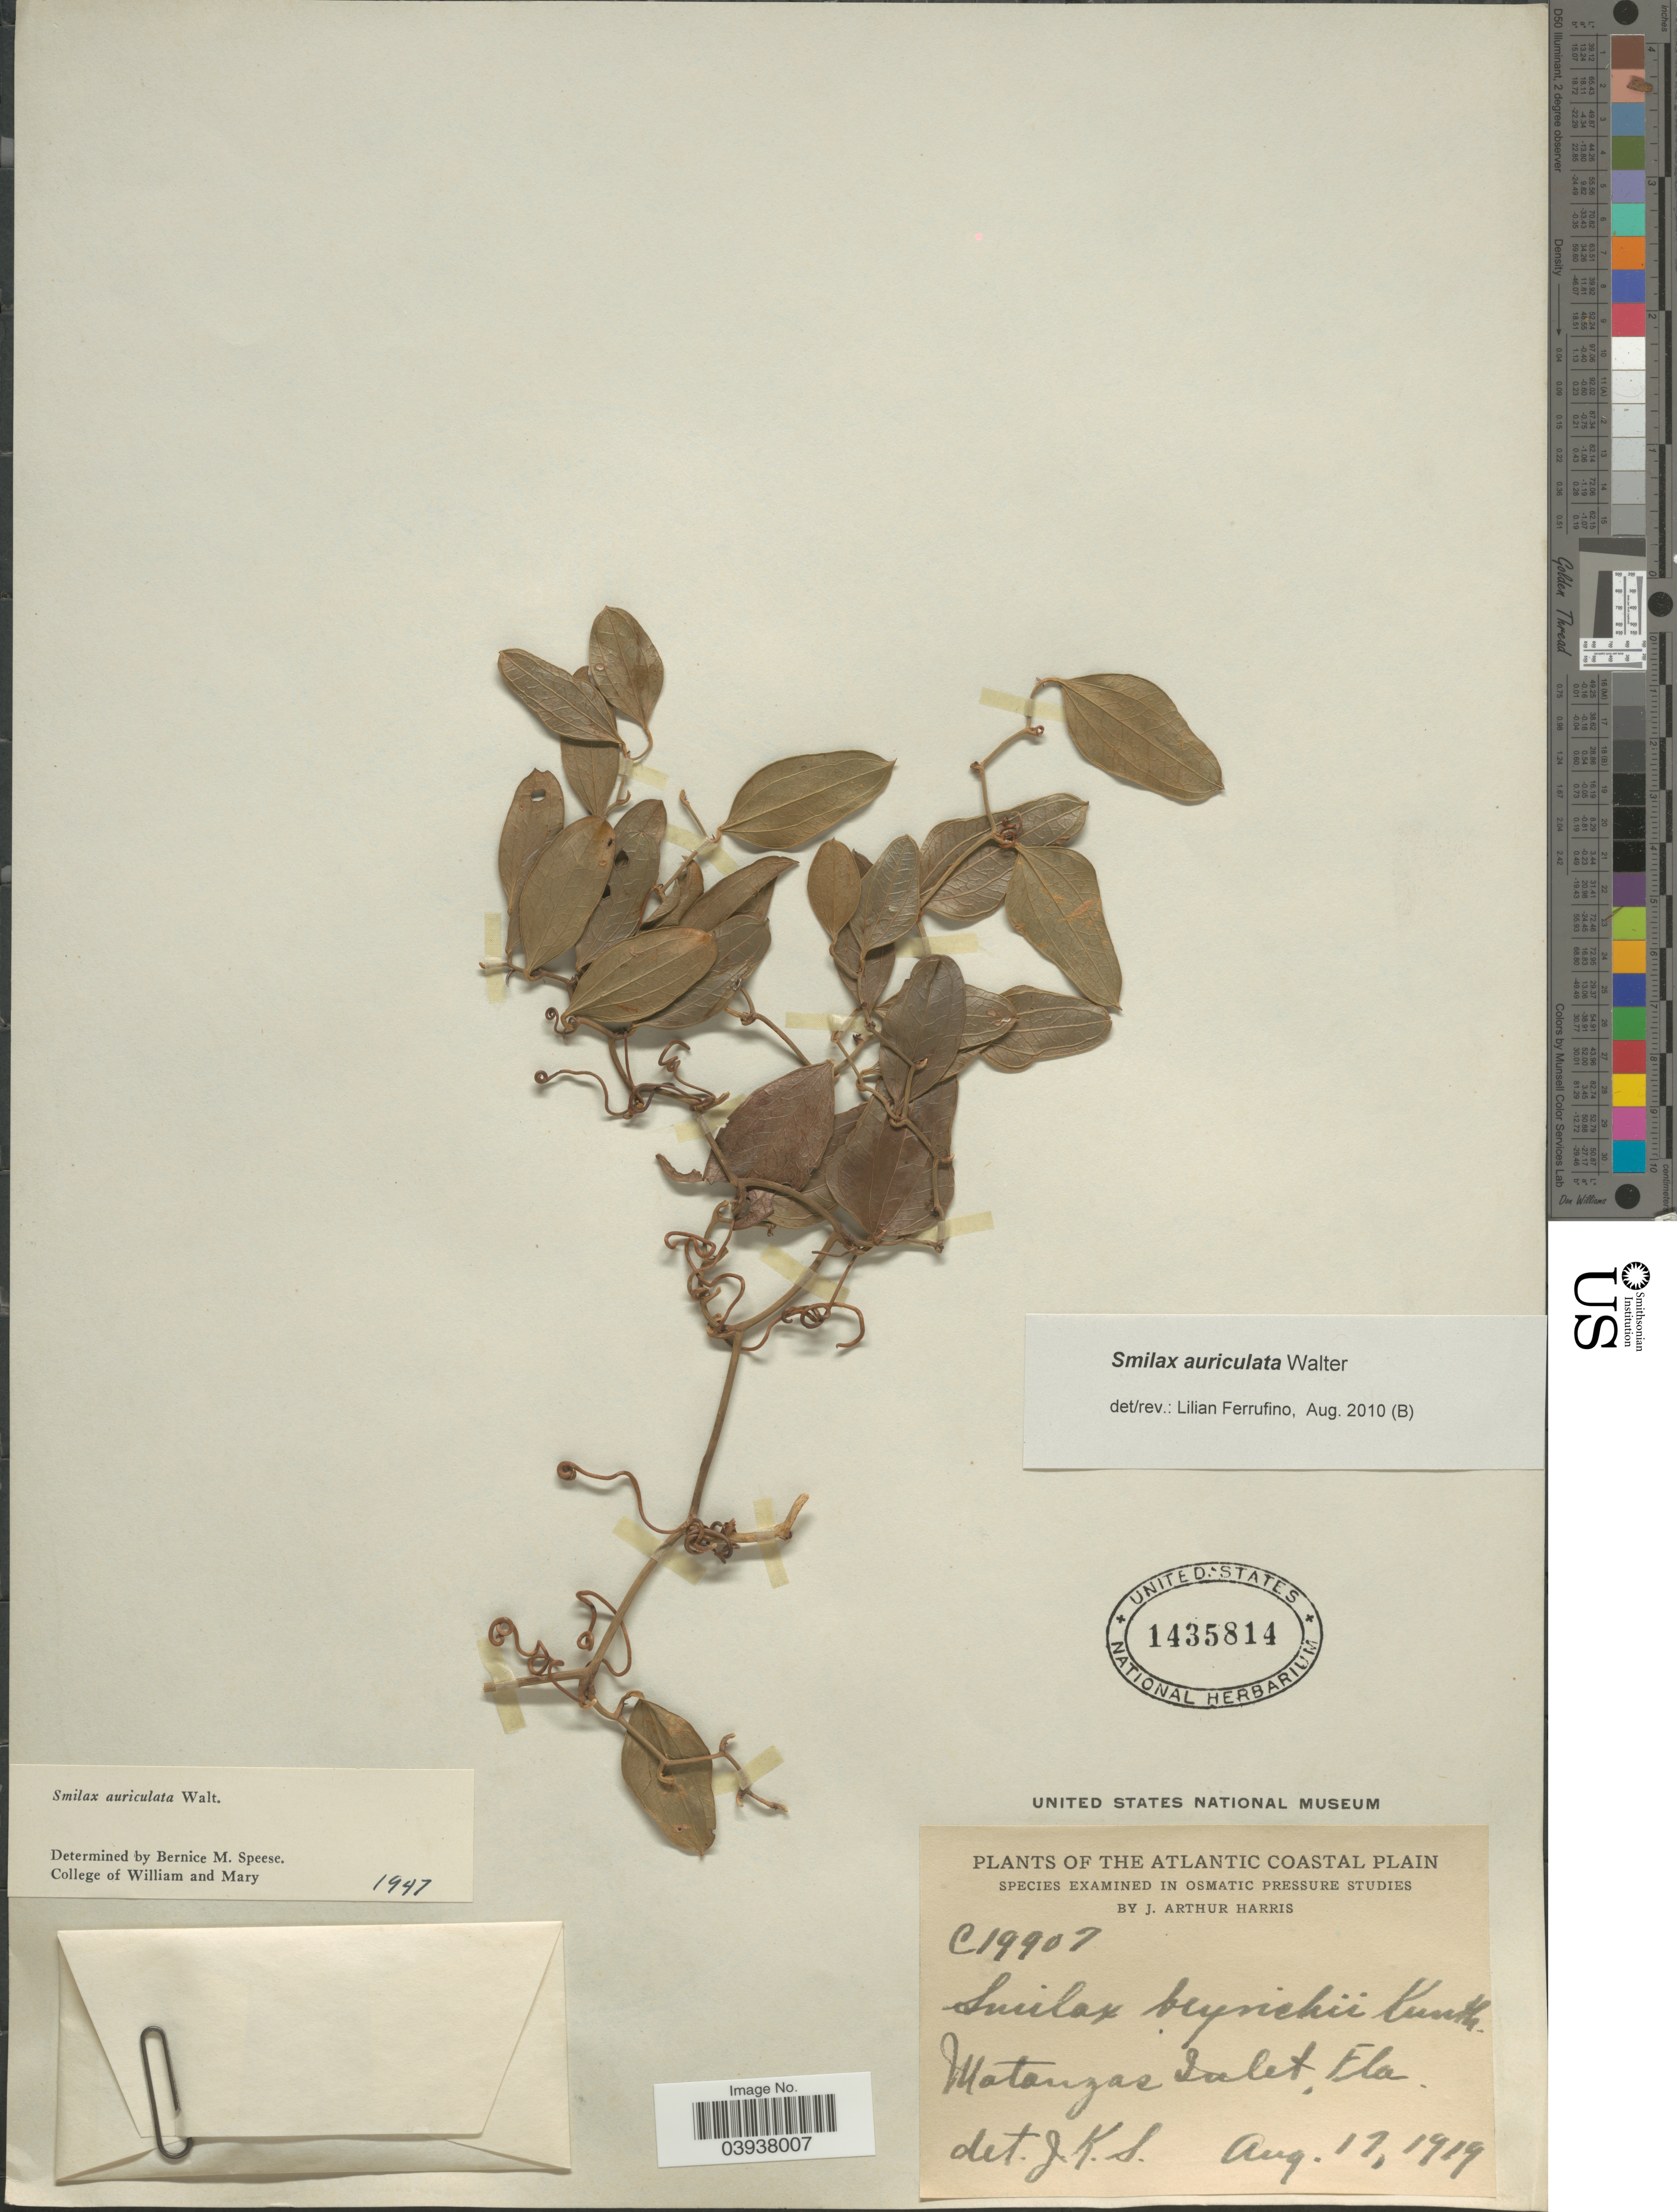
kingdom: Plantae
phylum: Tracheophyta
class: Liliopsida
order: Liliales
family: Smilacaceae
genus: Smilax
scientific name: Smilax auriculata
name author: Walter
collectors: J. A. Harris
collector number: C19907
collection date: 1919-08-17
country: United States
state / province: Florida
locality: Atlantic Coastal Plain. Matanzas Inlet.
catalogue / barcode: US 1435814